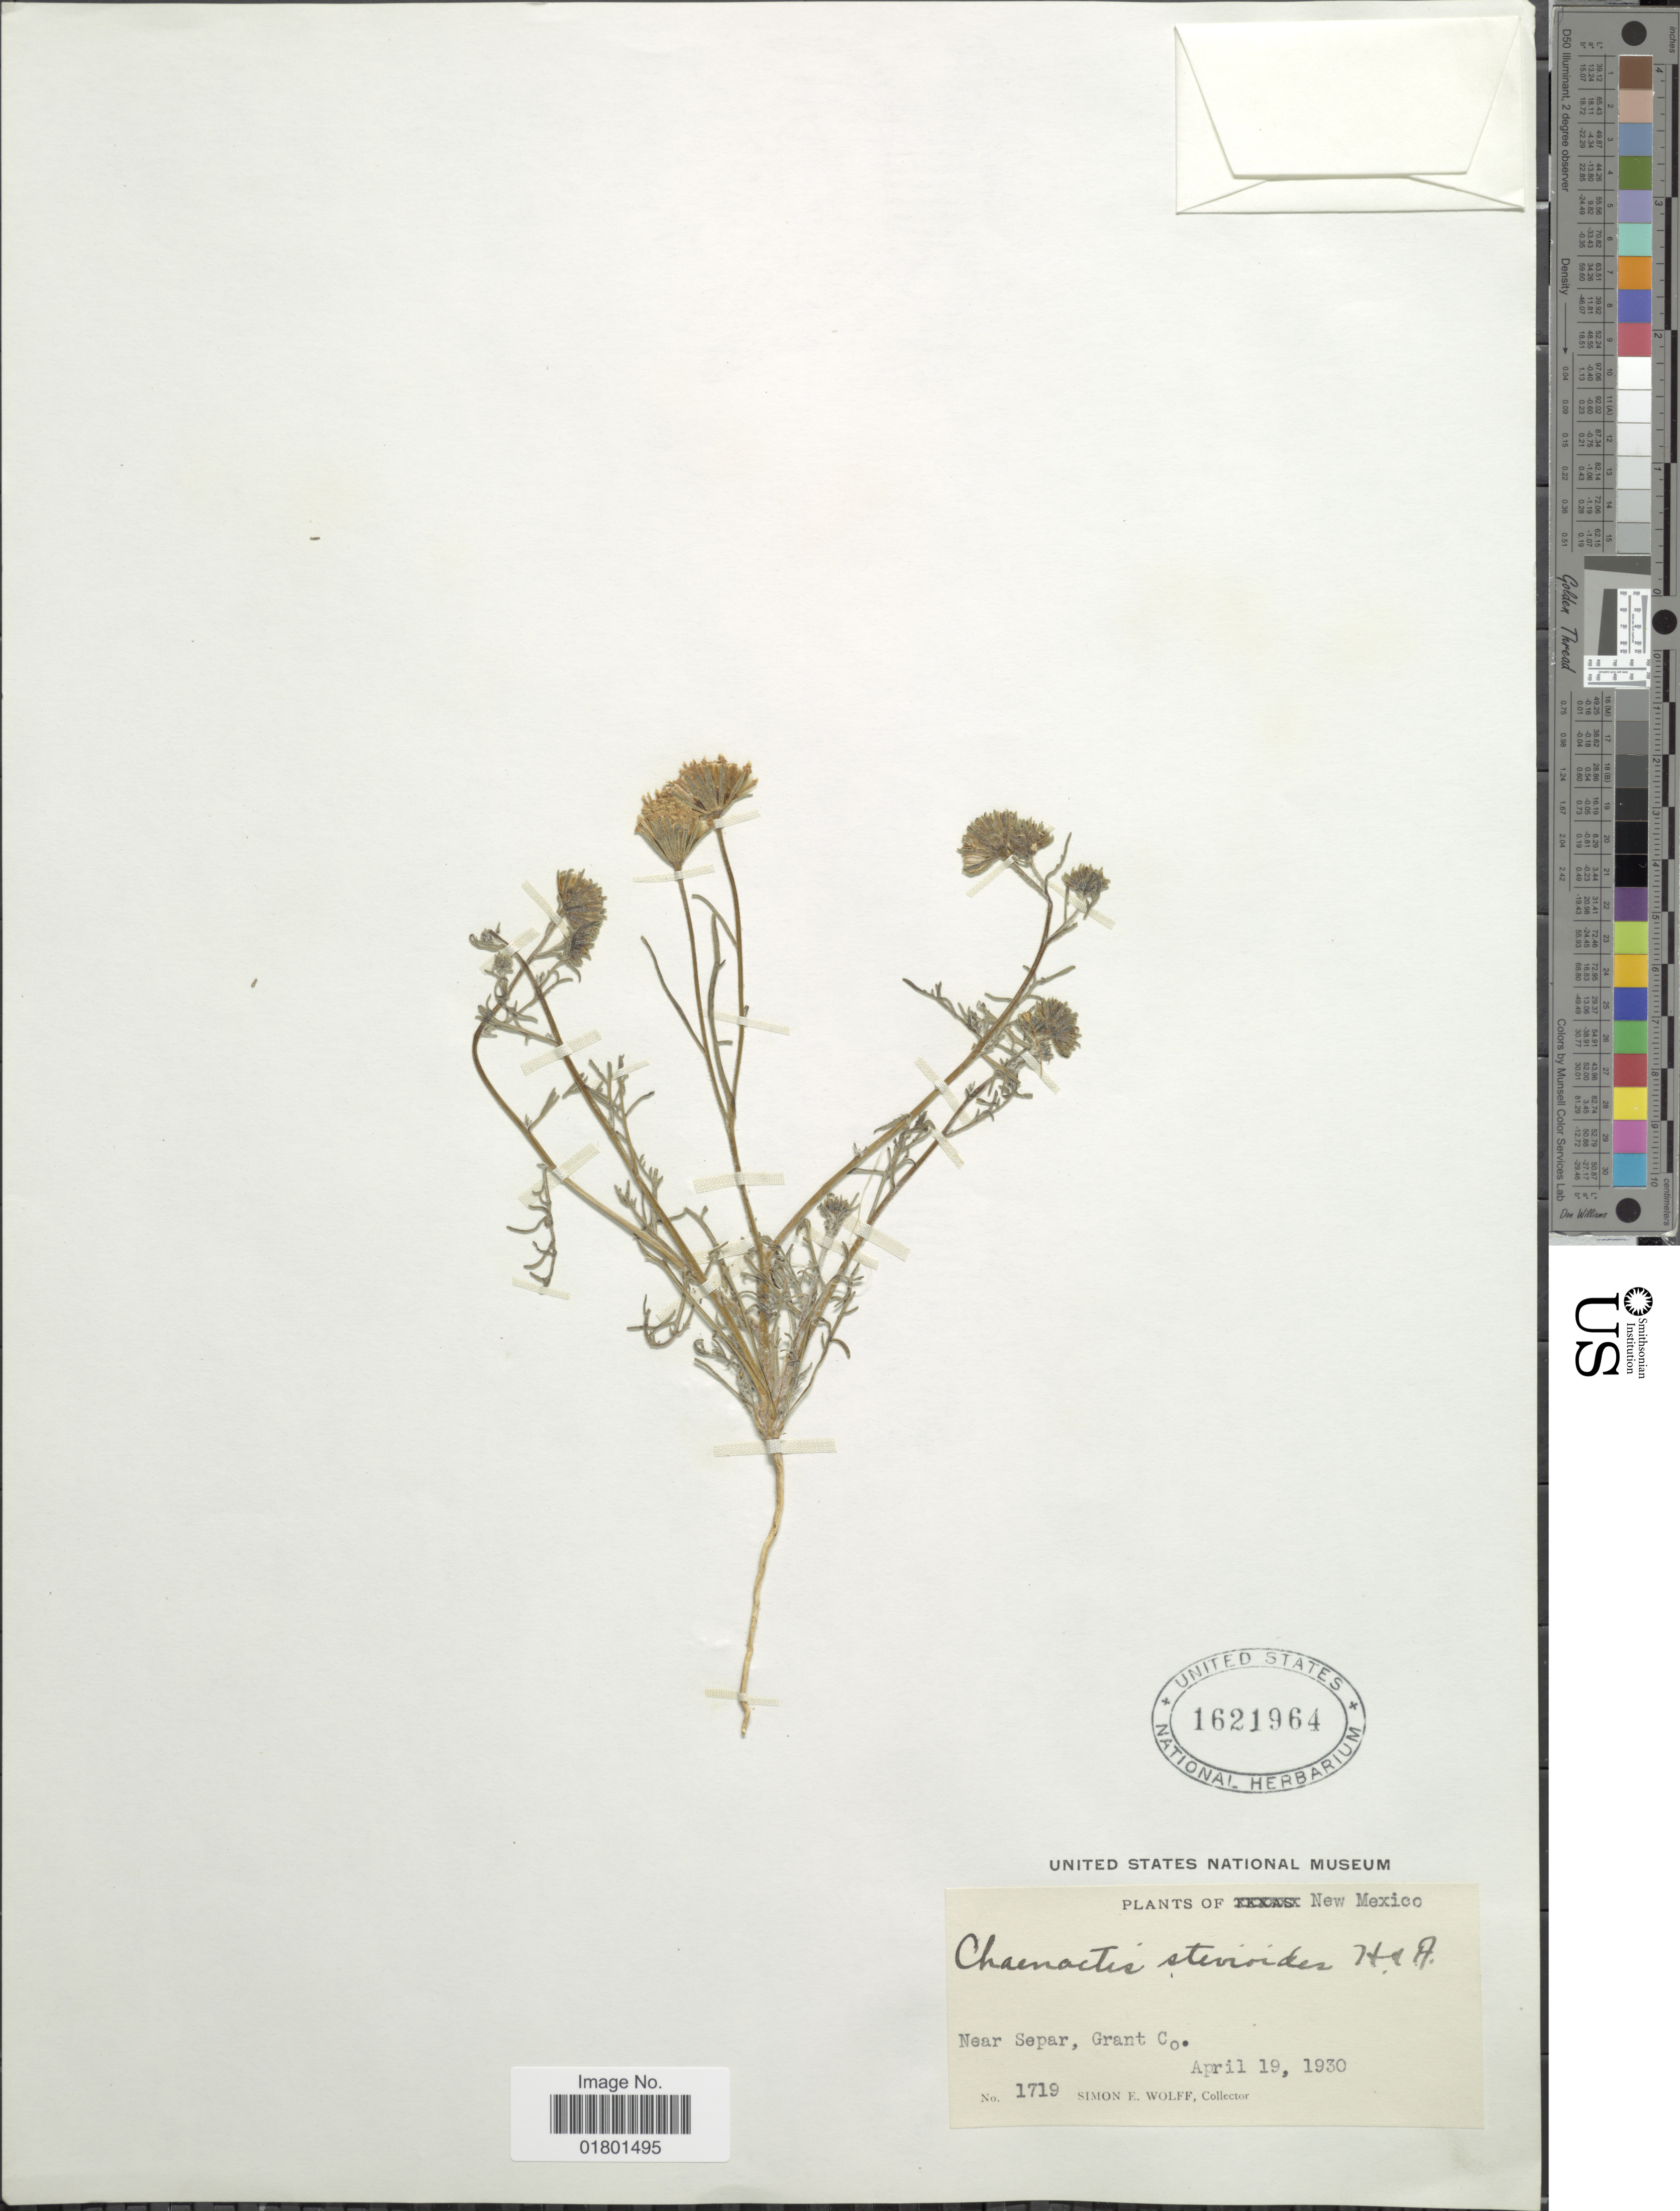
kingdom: Plantae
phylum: Tracheophyta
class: Magnoliopsida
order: Asterales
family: Asteraceae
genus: Chaenactis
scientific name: Chaenactis stevioides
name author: Hook. & Arn.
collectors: S. E. Wolff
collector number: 1719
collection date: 1930-04-19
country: United States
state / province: New Mexico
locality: Near Separ. Grant Co.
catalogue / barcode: US 1621964